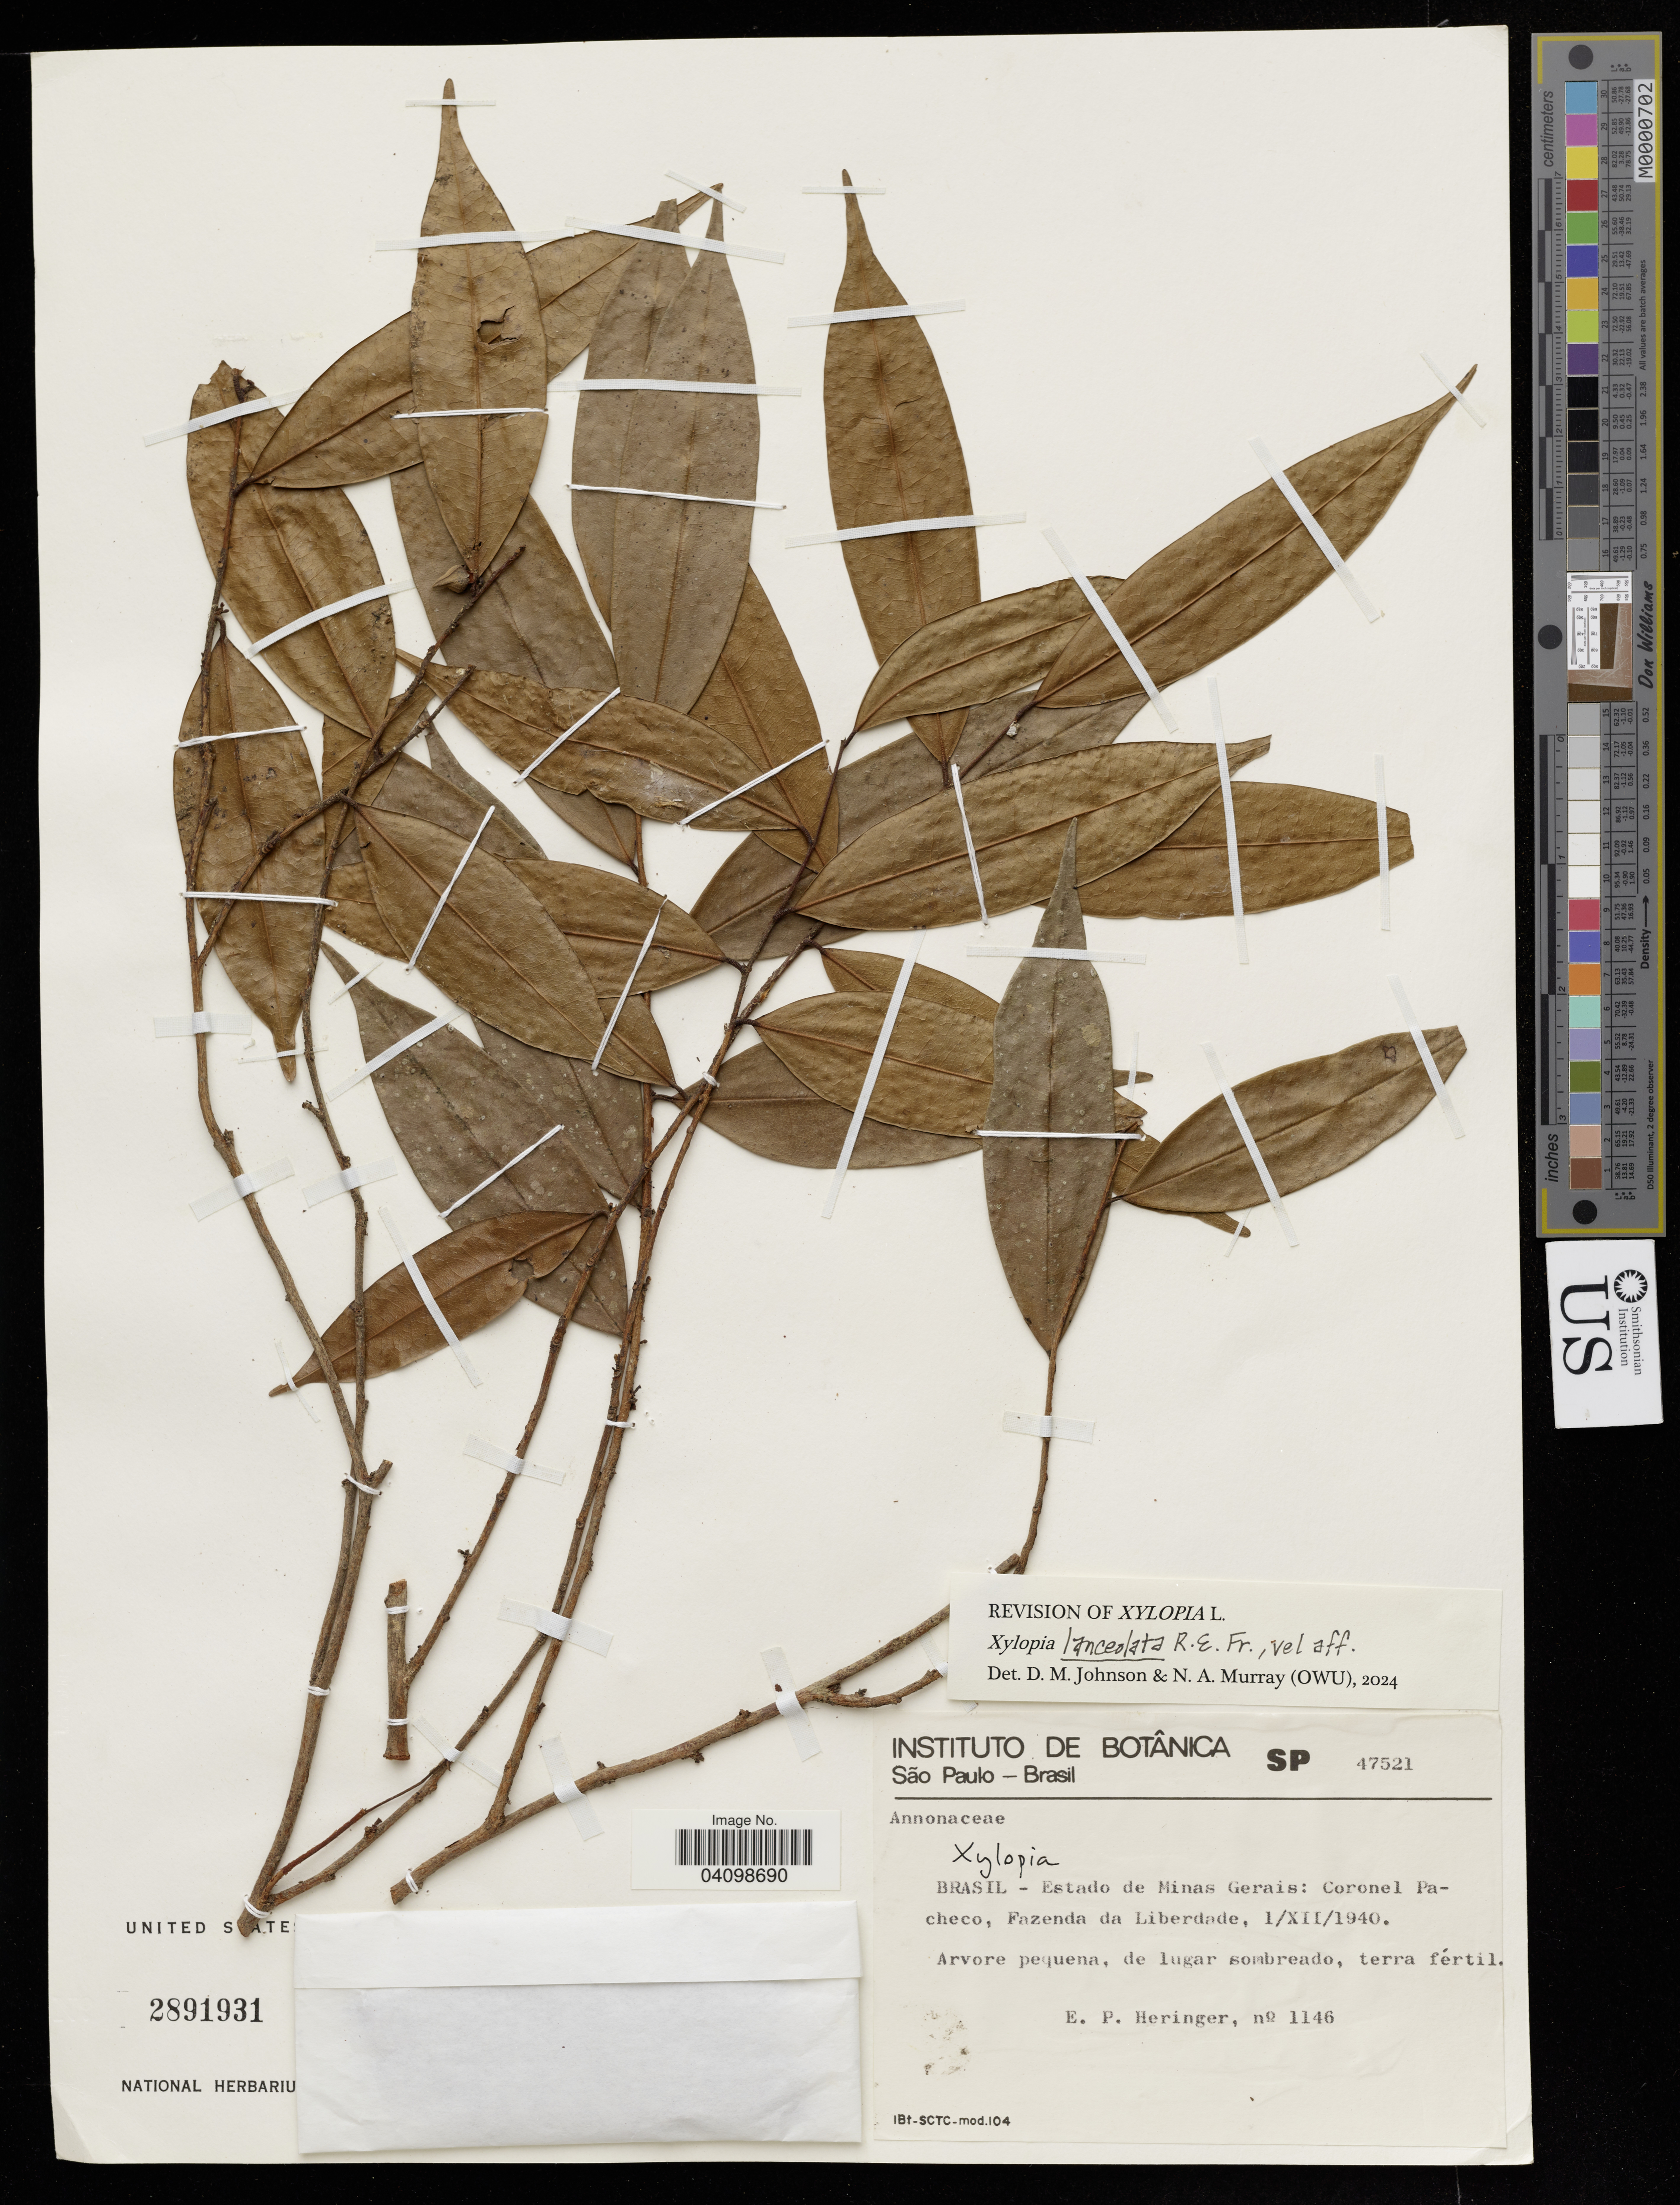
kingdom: Plantae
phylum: Tracheophyta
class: Magnoliopsida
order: Magnoliales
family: Annonaceae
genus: Xylopia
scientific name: Xylopia lanceolata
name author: R.E.Fr.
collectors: E. P. Heringer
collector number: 1146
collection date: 1940-12-01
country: Brazil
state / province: Minas Gerais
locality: Coronel Pacheco, Fazenda da Liberdade.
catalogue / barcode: US 2891931